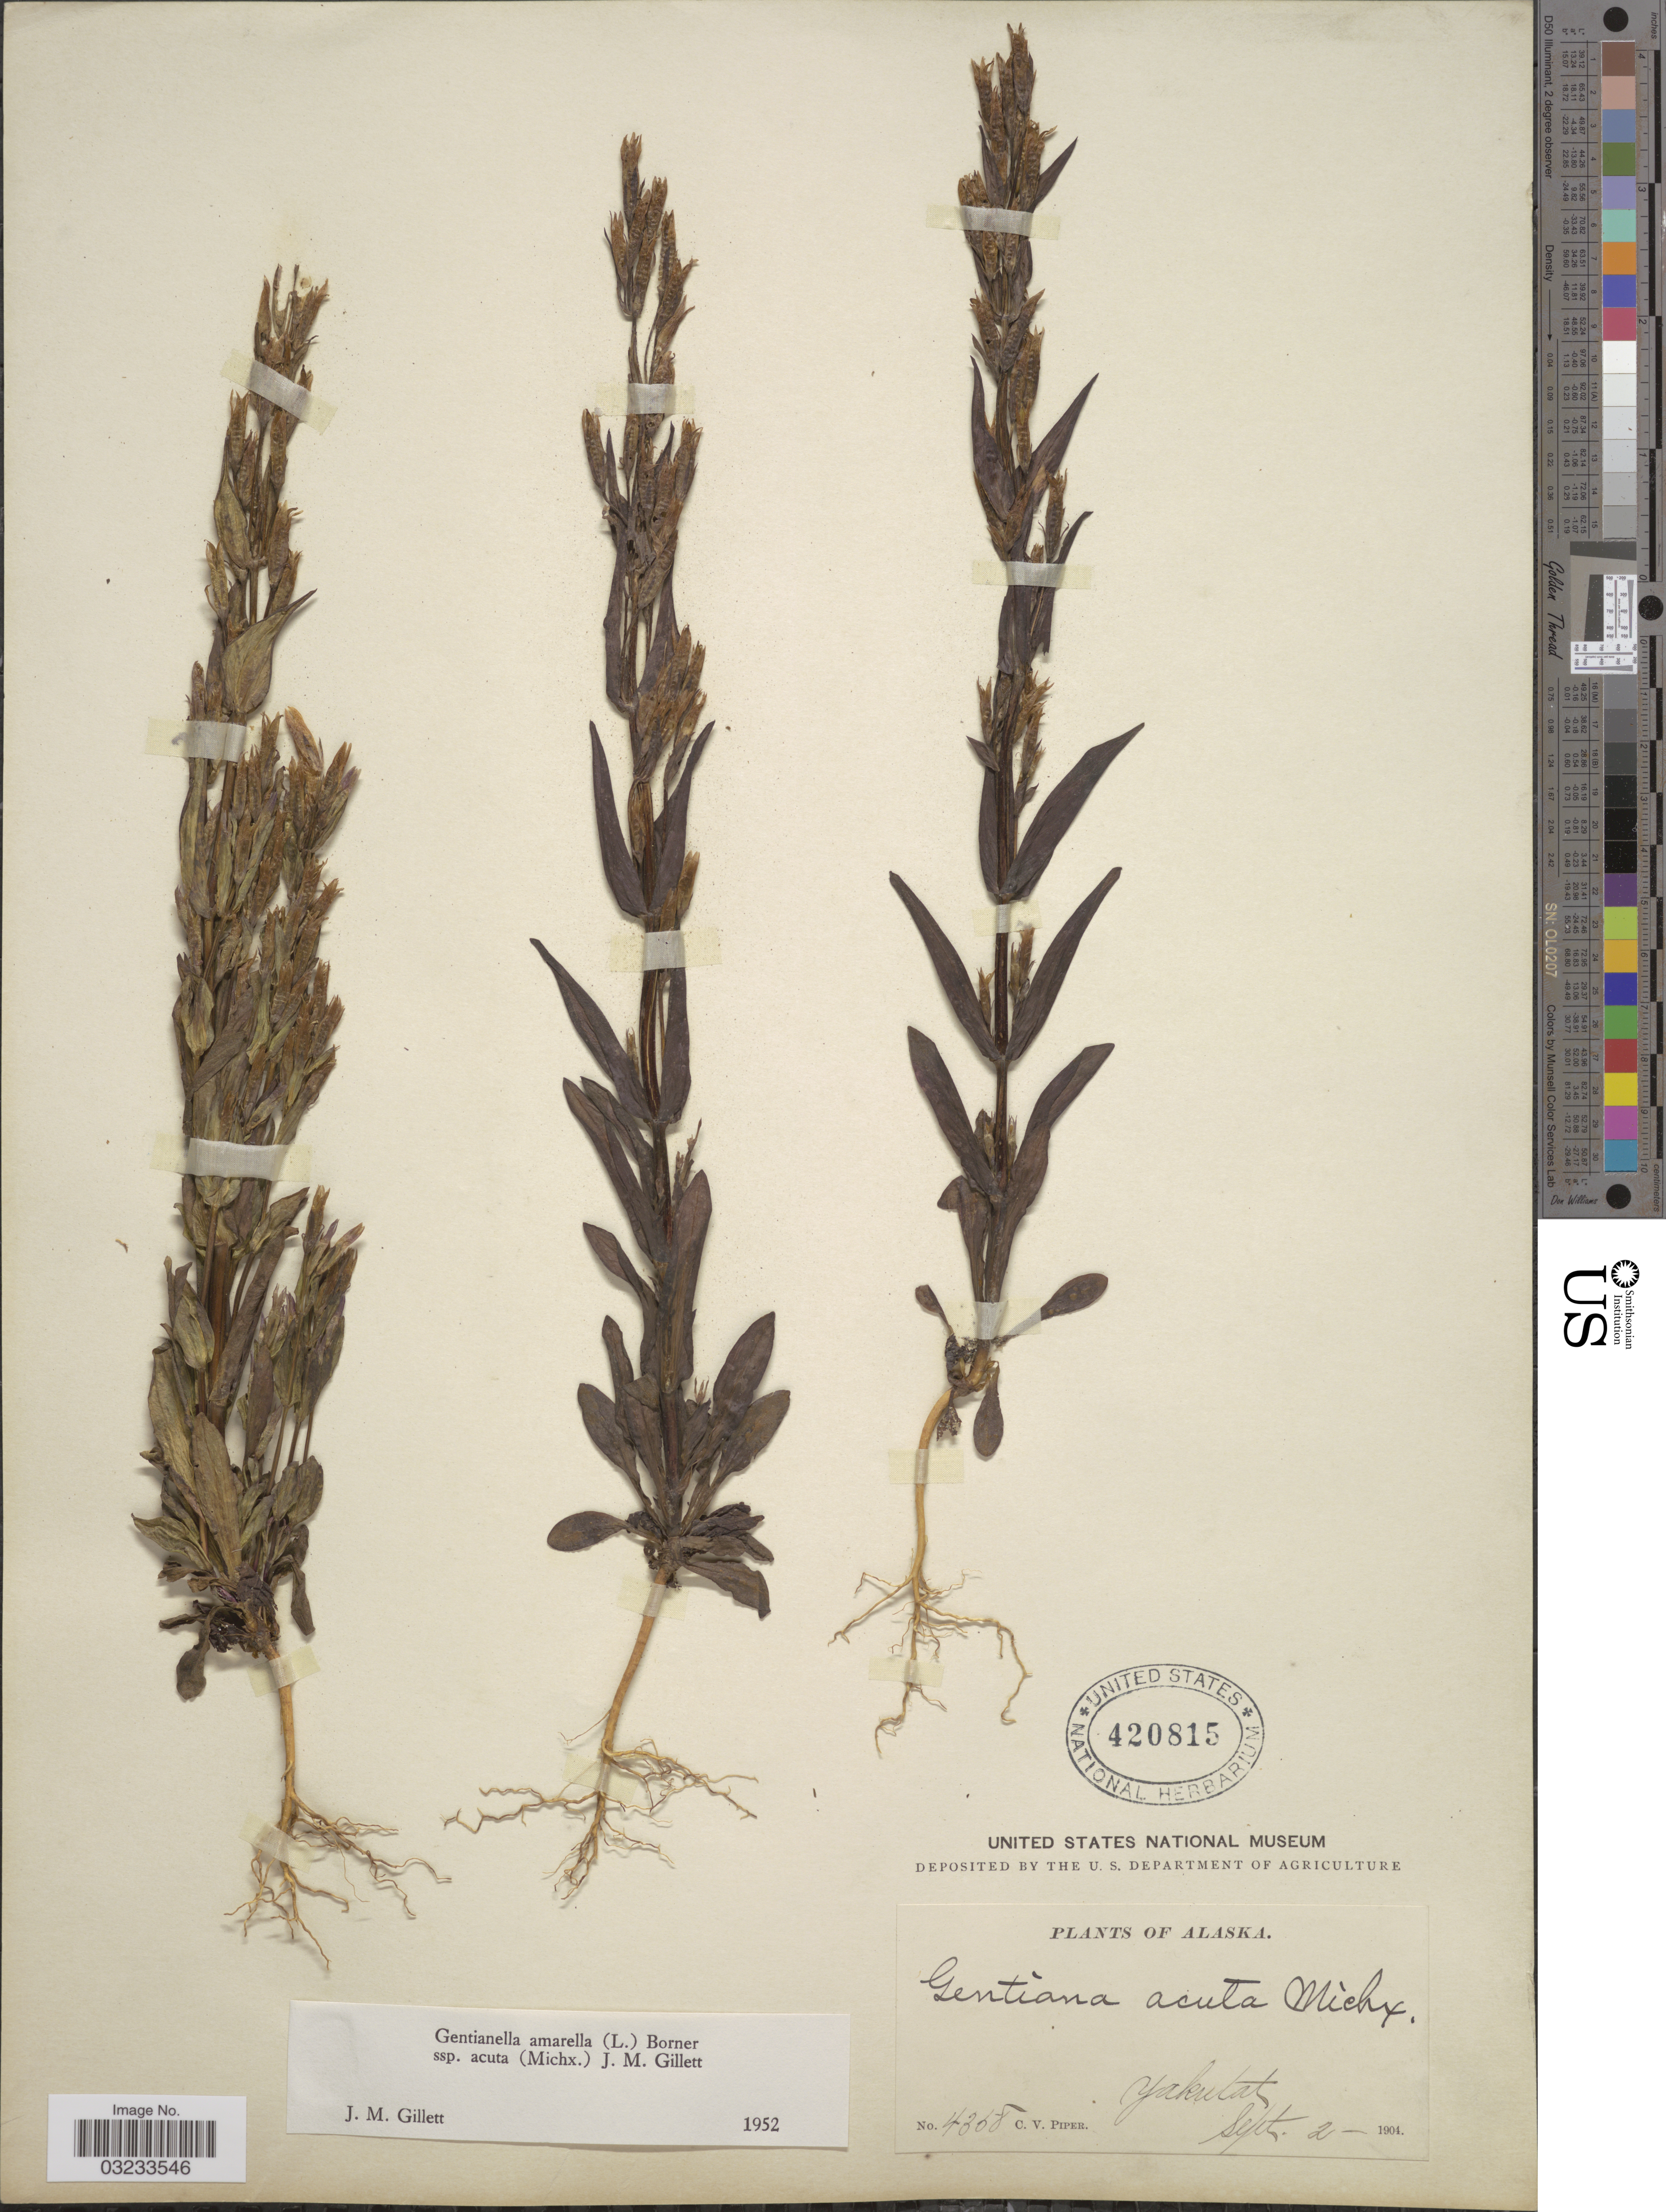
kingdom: Plantae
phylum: Tracheophyta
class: Magnoliopsida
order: Gentianales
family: Gentianaceae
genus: Gentiana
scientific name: Gentiana acuta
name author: Michx.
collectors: C. V. Piper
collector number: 4358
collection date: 1904-09-02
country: United States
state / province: Alaska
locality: Yakutat.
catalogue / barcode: US 420815